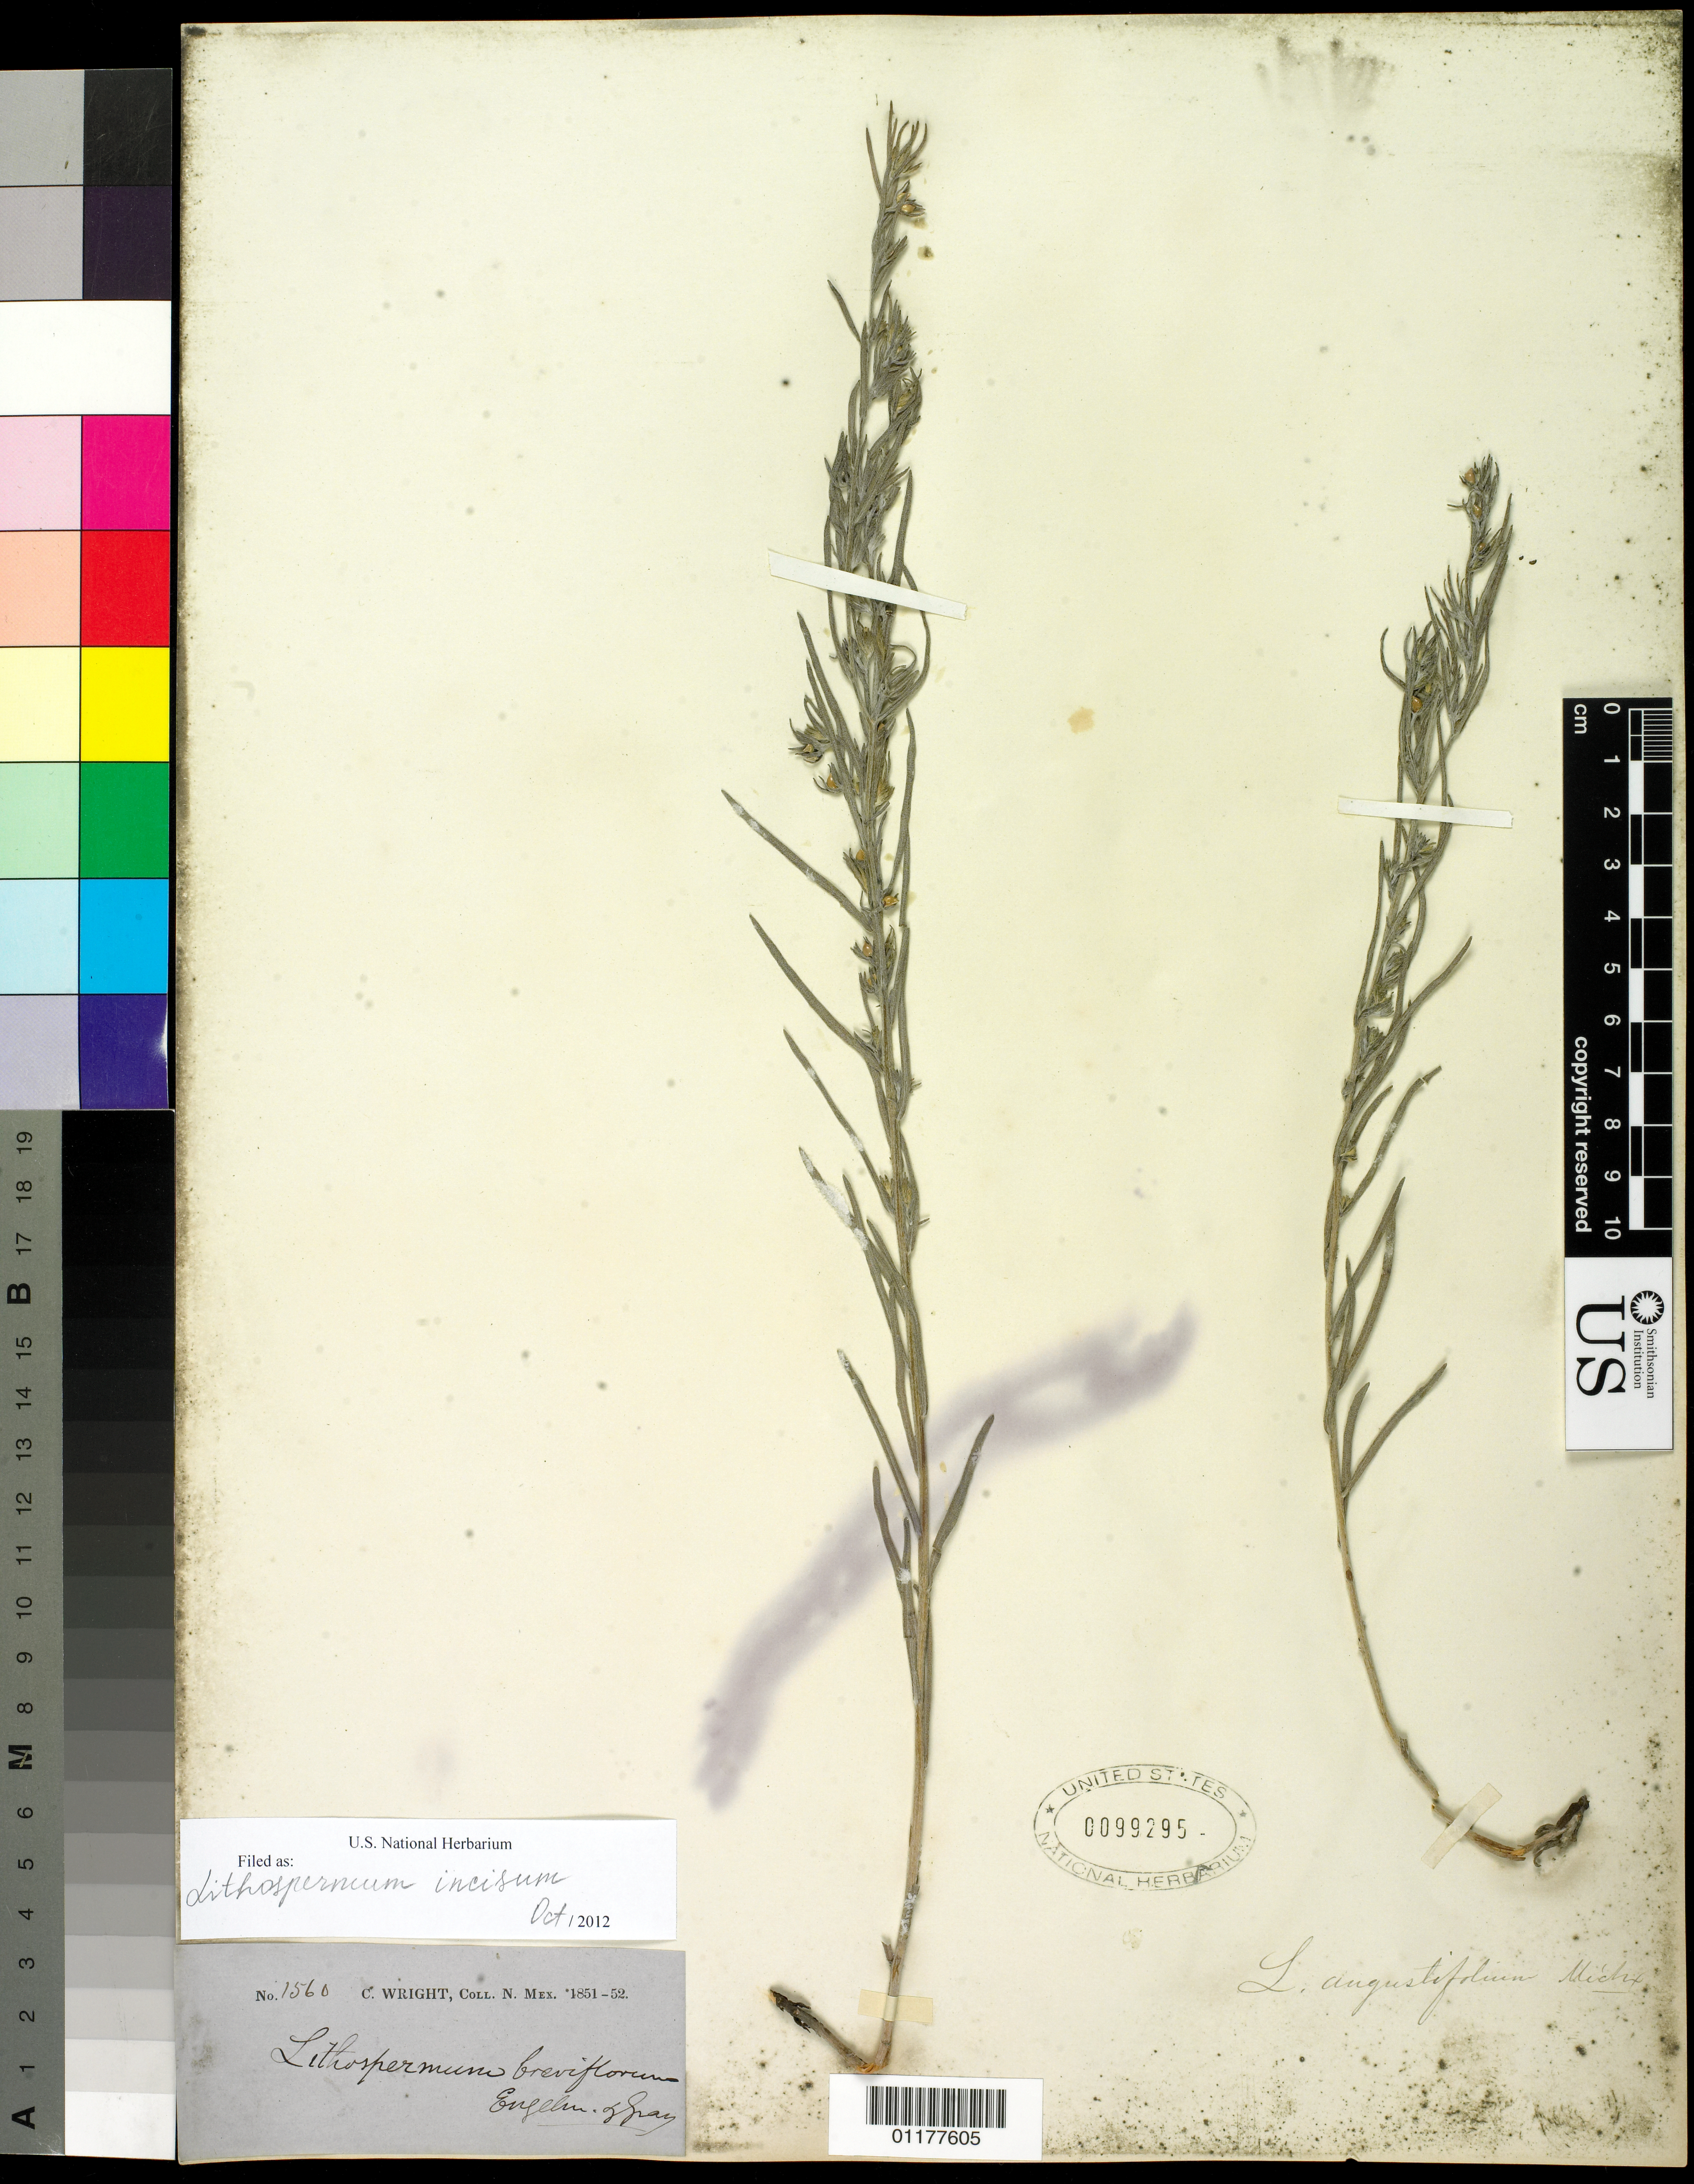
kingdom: Plantae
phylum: Tracheophyta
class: Magnoliopsida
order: Boraginales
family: Boraginaceae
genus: Lithospermum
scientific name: Lithospermum incisum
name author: Lehm.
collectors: C. Wright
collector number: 1560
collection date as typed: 1851 to -- --- 1852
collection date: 1851/1852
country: United States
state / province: New Mexico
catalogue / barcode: US 99295